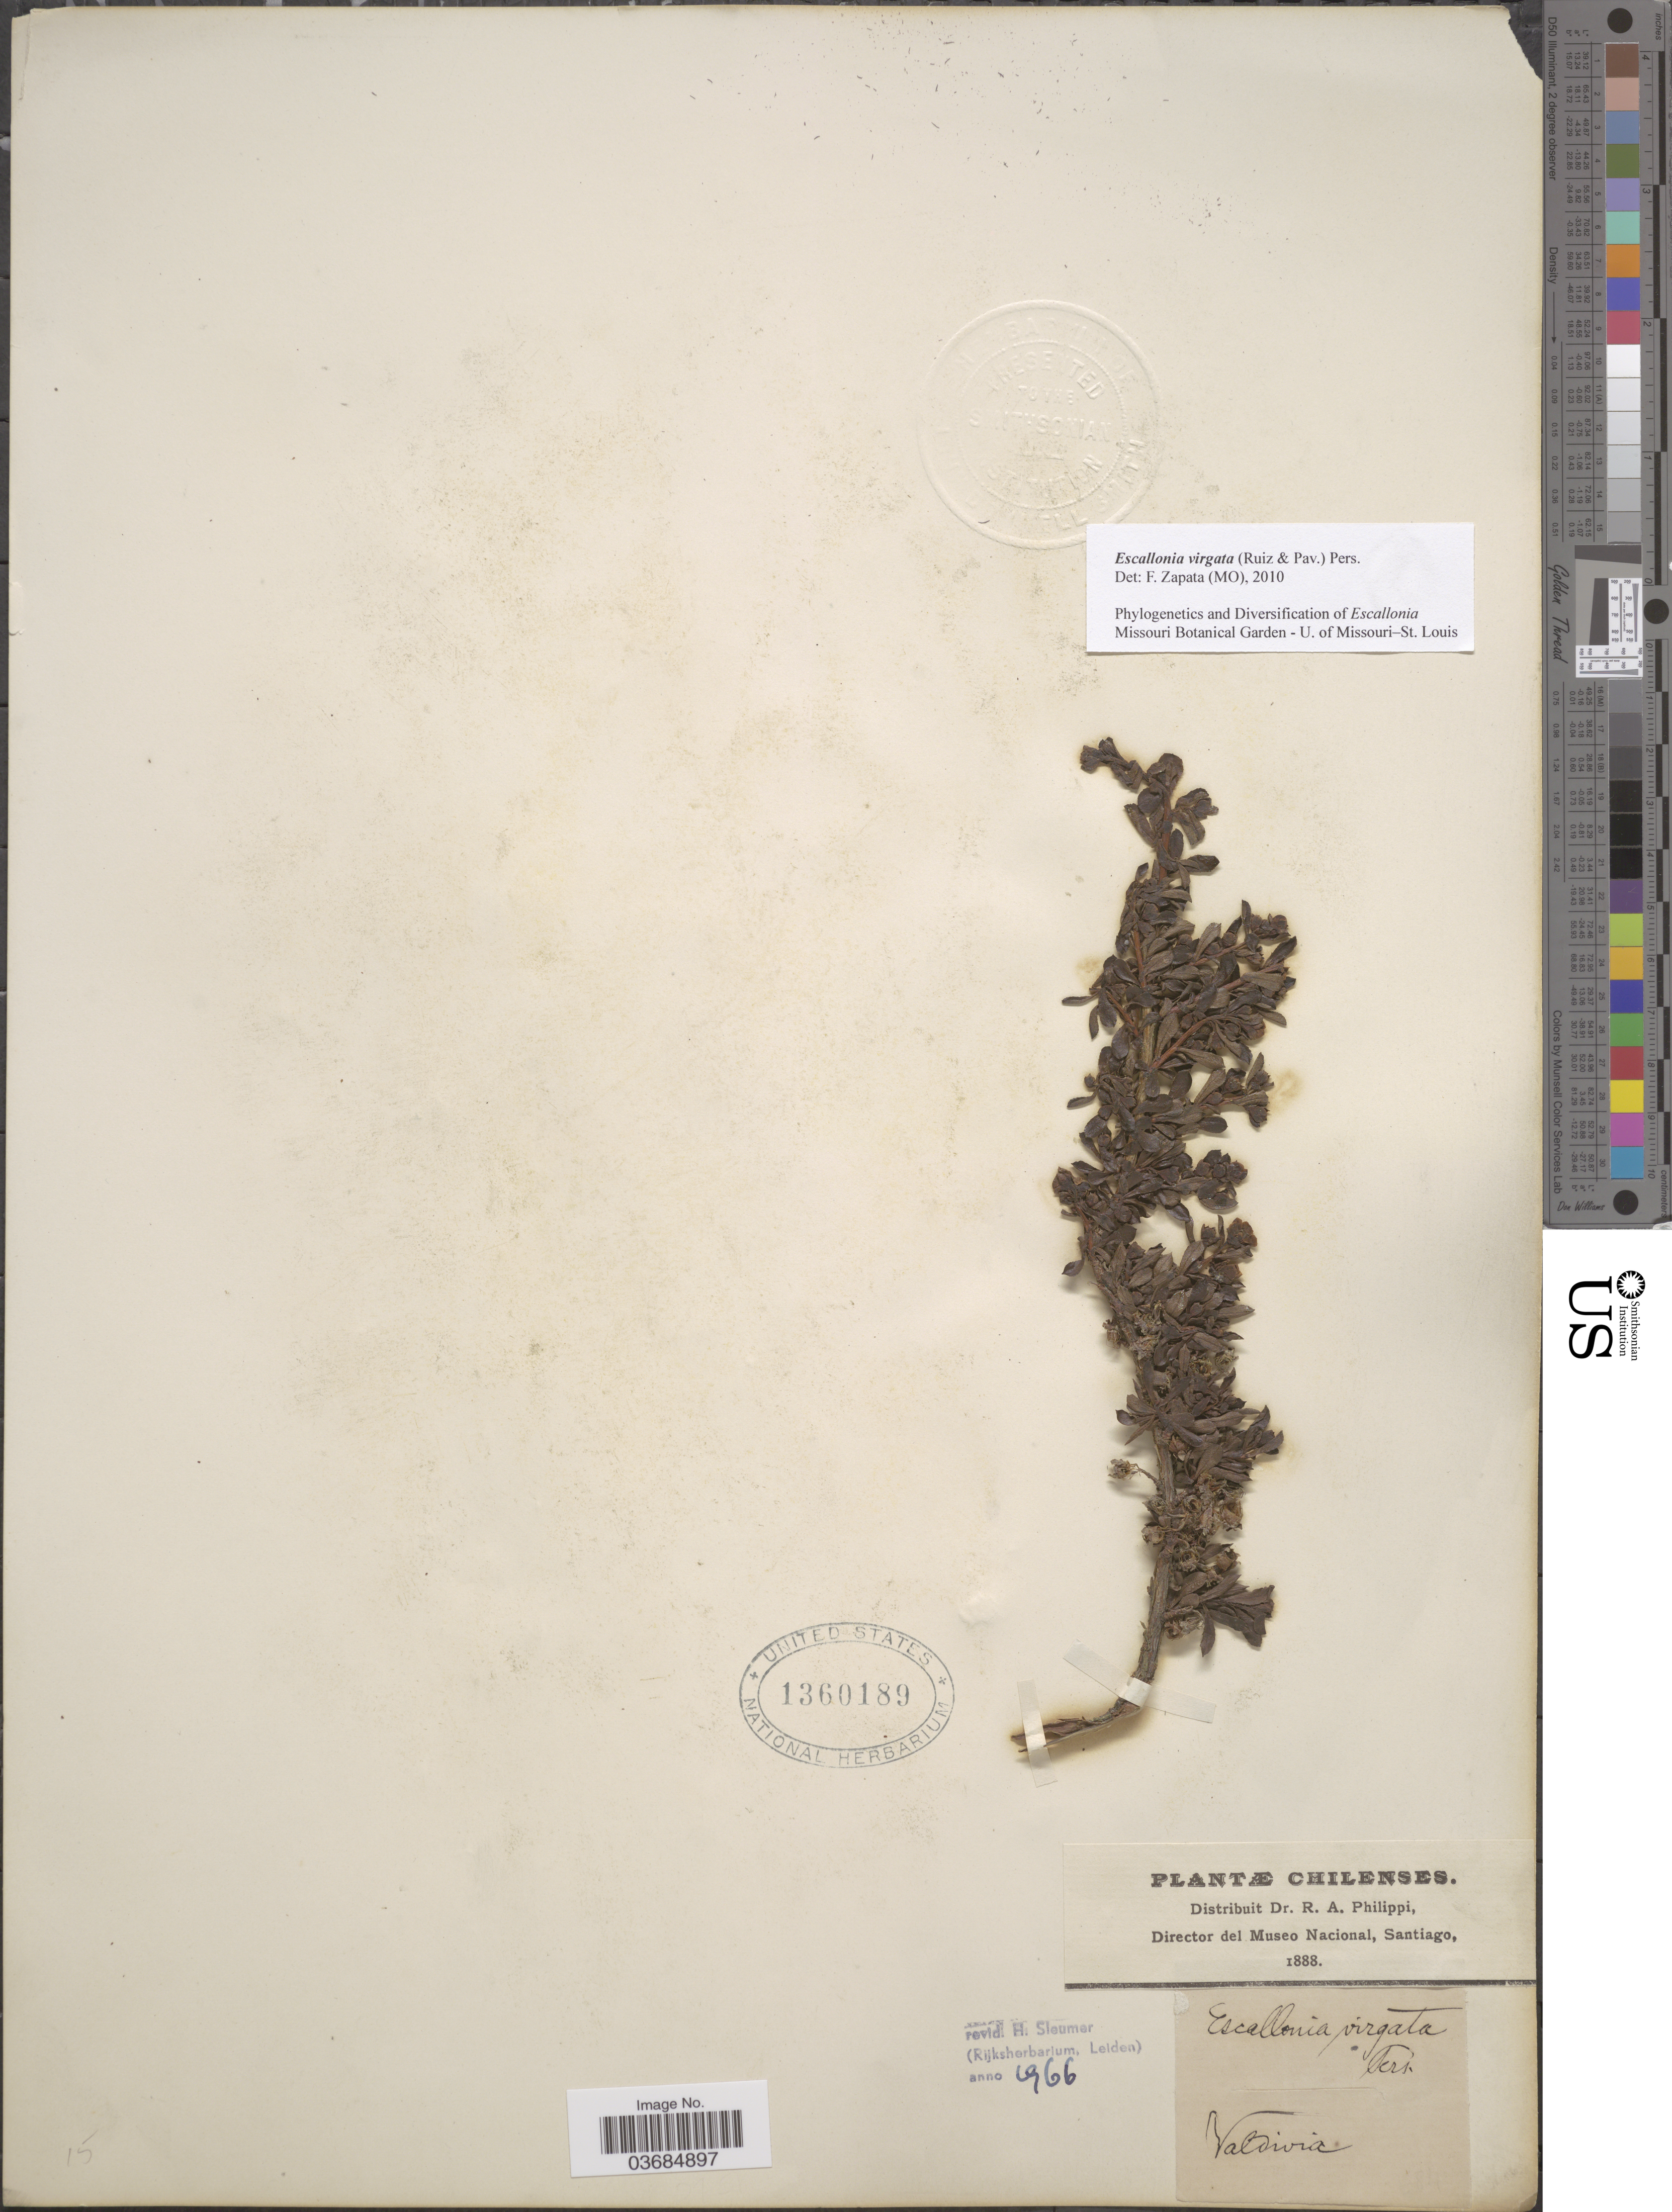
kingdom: Plantae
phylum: Tracheophyta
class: Magnoliopsida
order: Escalloniales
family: Escalloniaceae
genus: Escallonia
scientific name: Escallonia virgata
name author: (Ruiz & Pav.) Pers.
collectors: ex. herb. R.A. Philippi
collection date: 1888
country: Chile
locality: Valdivia.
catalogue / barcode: US 1360189